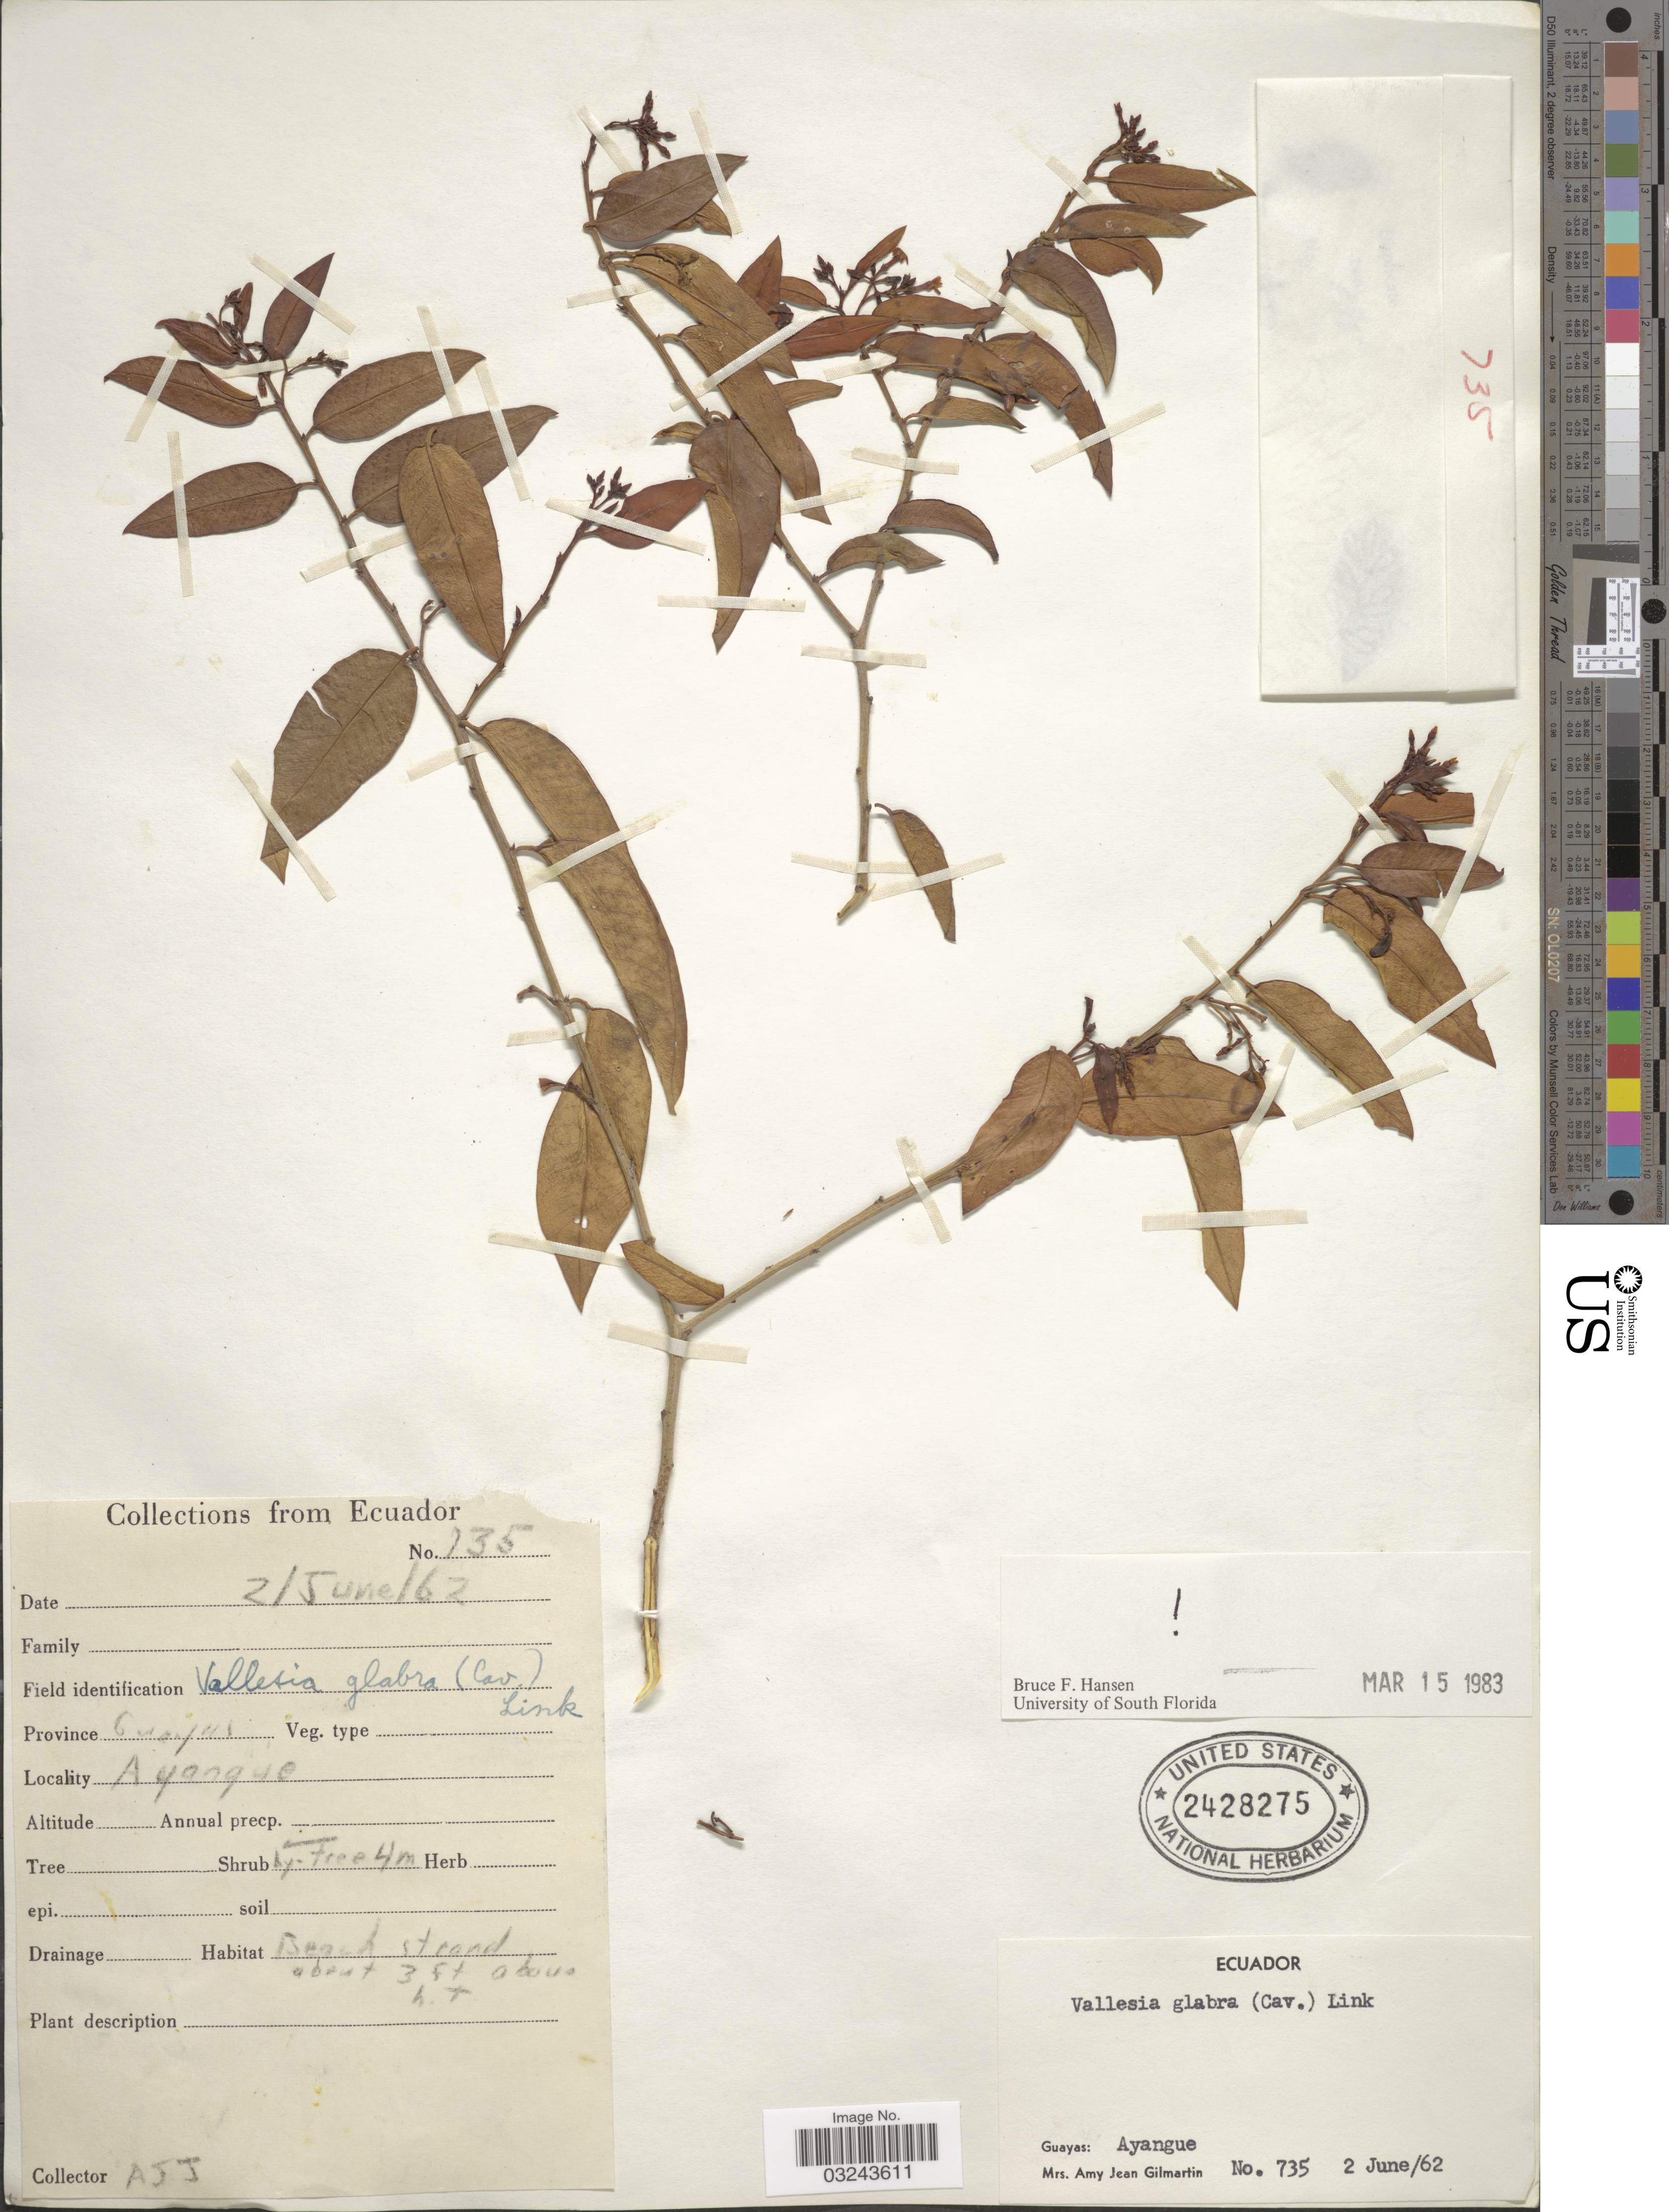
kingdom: Plantae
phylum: Tracheophyta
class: Magnoliopsida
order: Gentianales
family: Apocynaceae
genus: Vallesia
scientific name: Vallesia glabra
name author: (Cav.) Link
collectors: A. J. Gilmartin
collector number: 735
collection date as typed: Transcribed d/m/y: 2/6/62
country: Ecuador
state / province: Guayas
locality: Guayas: Ayangue.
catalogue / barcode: US 2428275